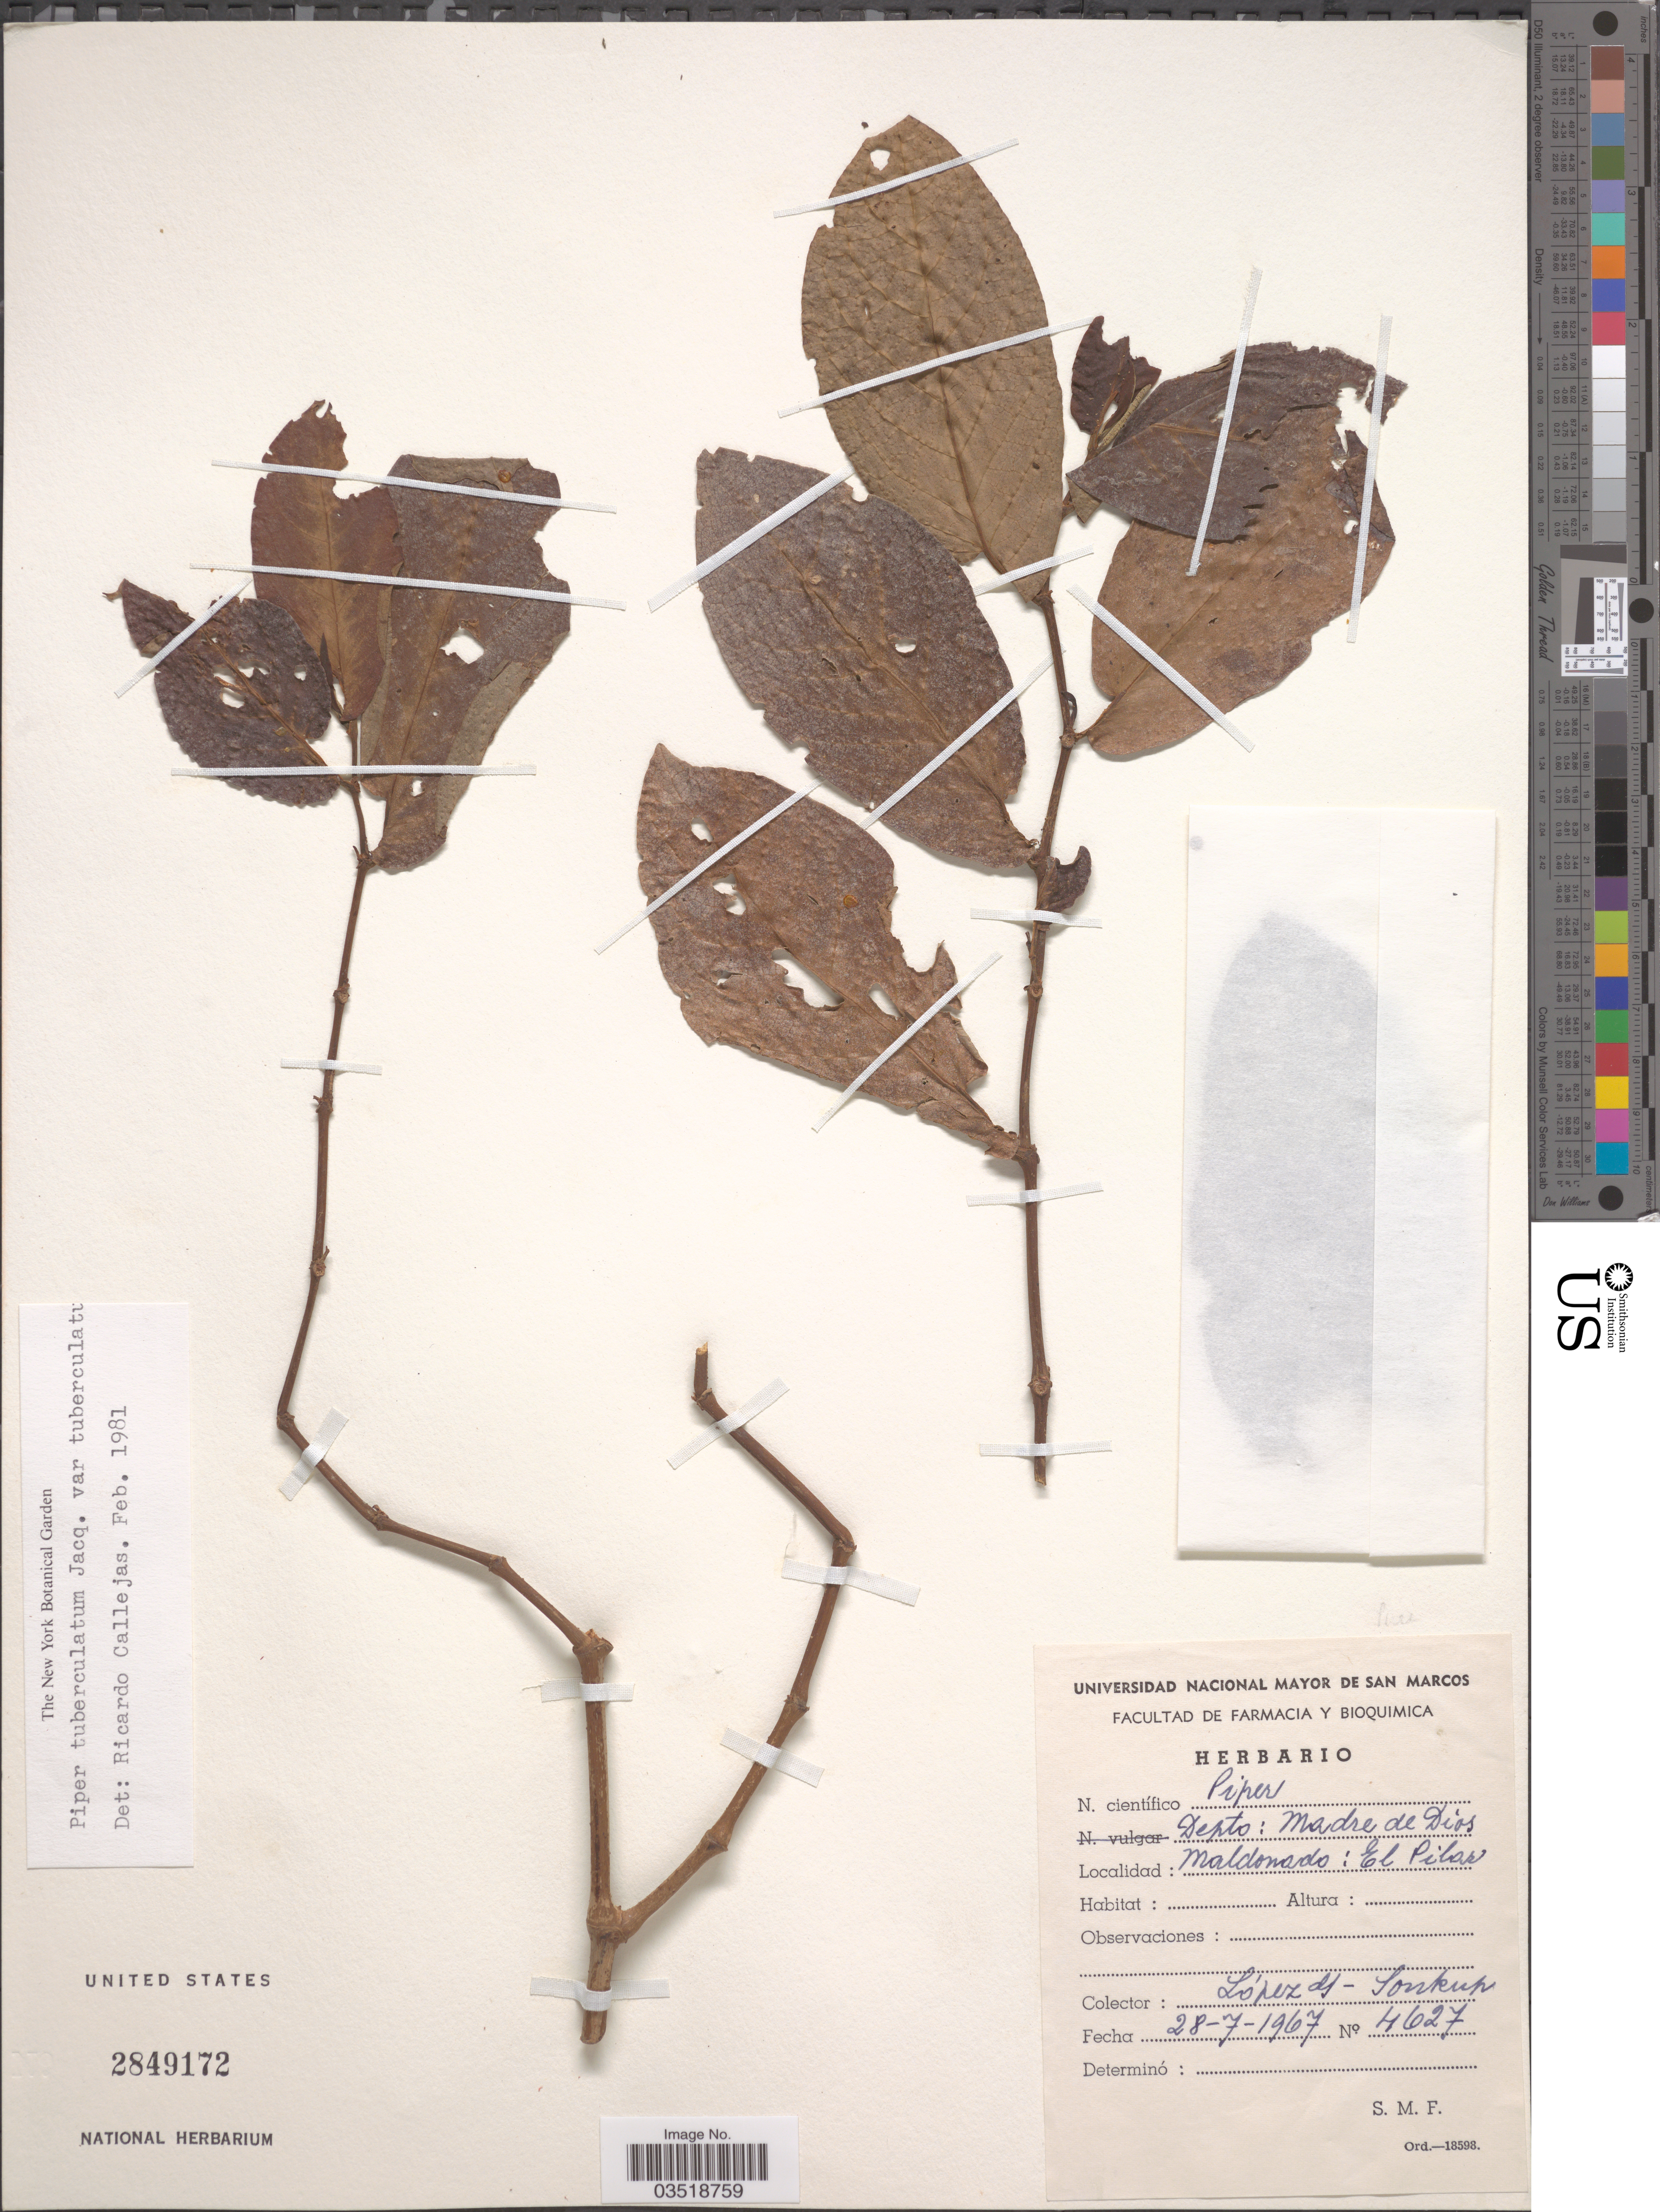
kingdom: Plantae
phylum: Tracheophyta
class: Magnoliopsida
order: Piperales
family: Piperaceae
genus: Piper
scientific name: Piper tuberculatum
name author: Jacq.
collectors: G. Lopéz & -- Soukup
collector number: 4627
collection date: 1967-07-28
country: Peru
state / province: Madre de Dios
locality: Depto: Madre de Dios. Maldonado: El Pilar.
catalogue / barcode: US 2849172